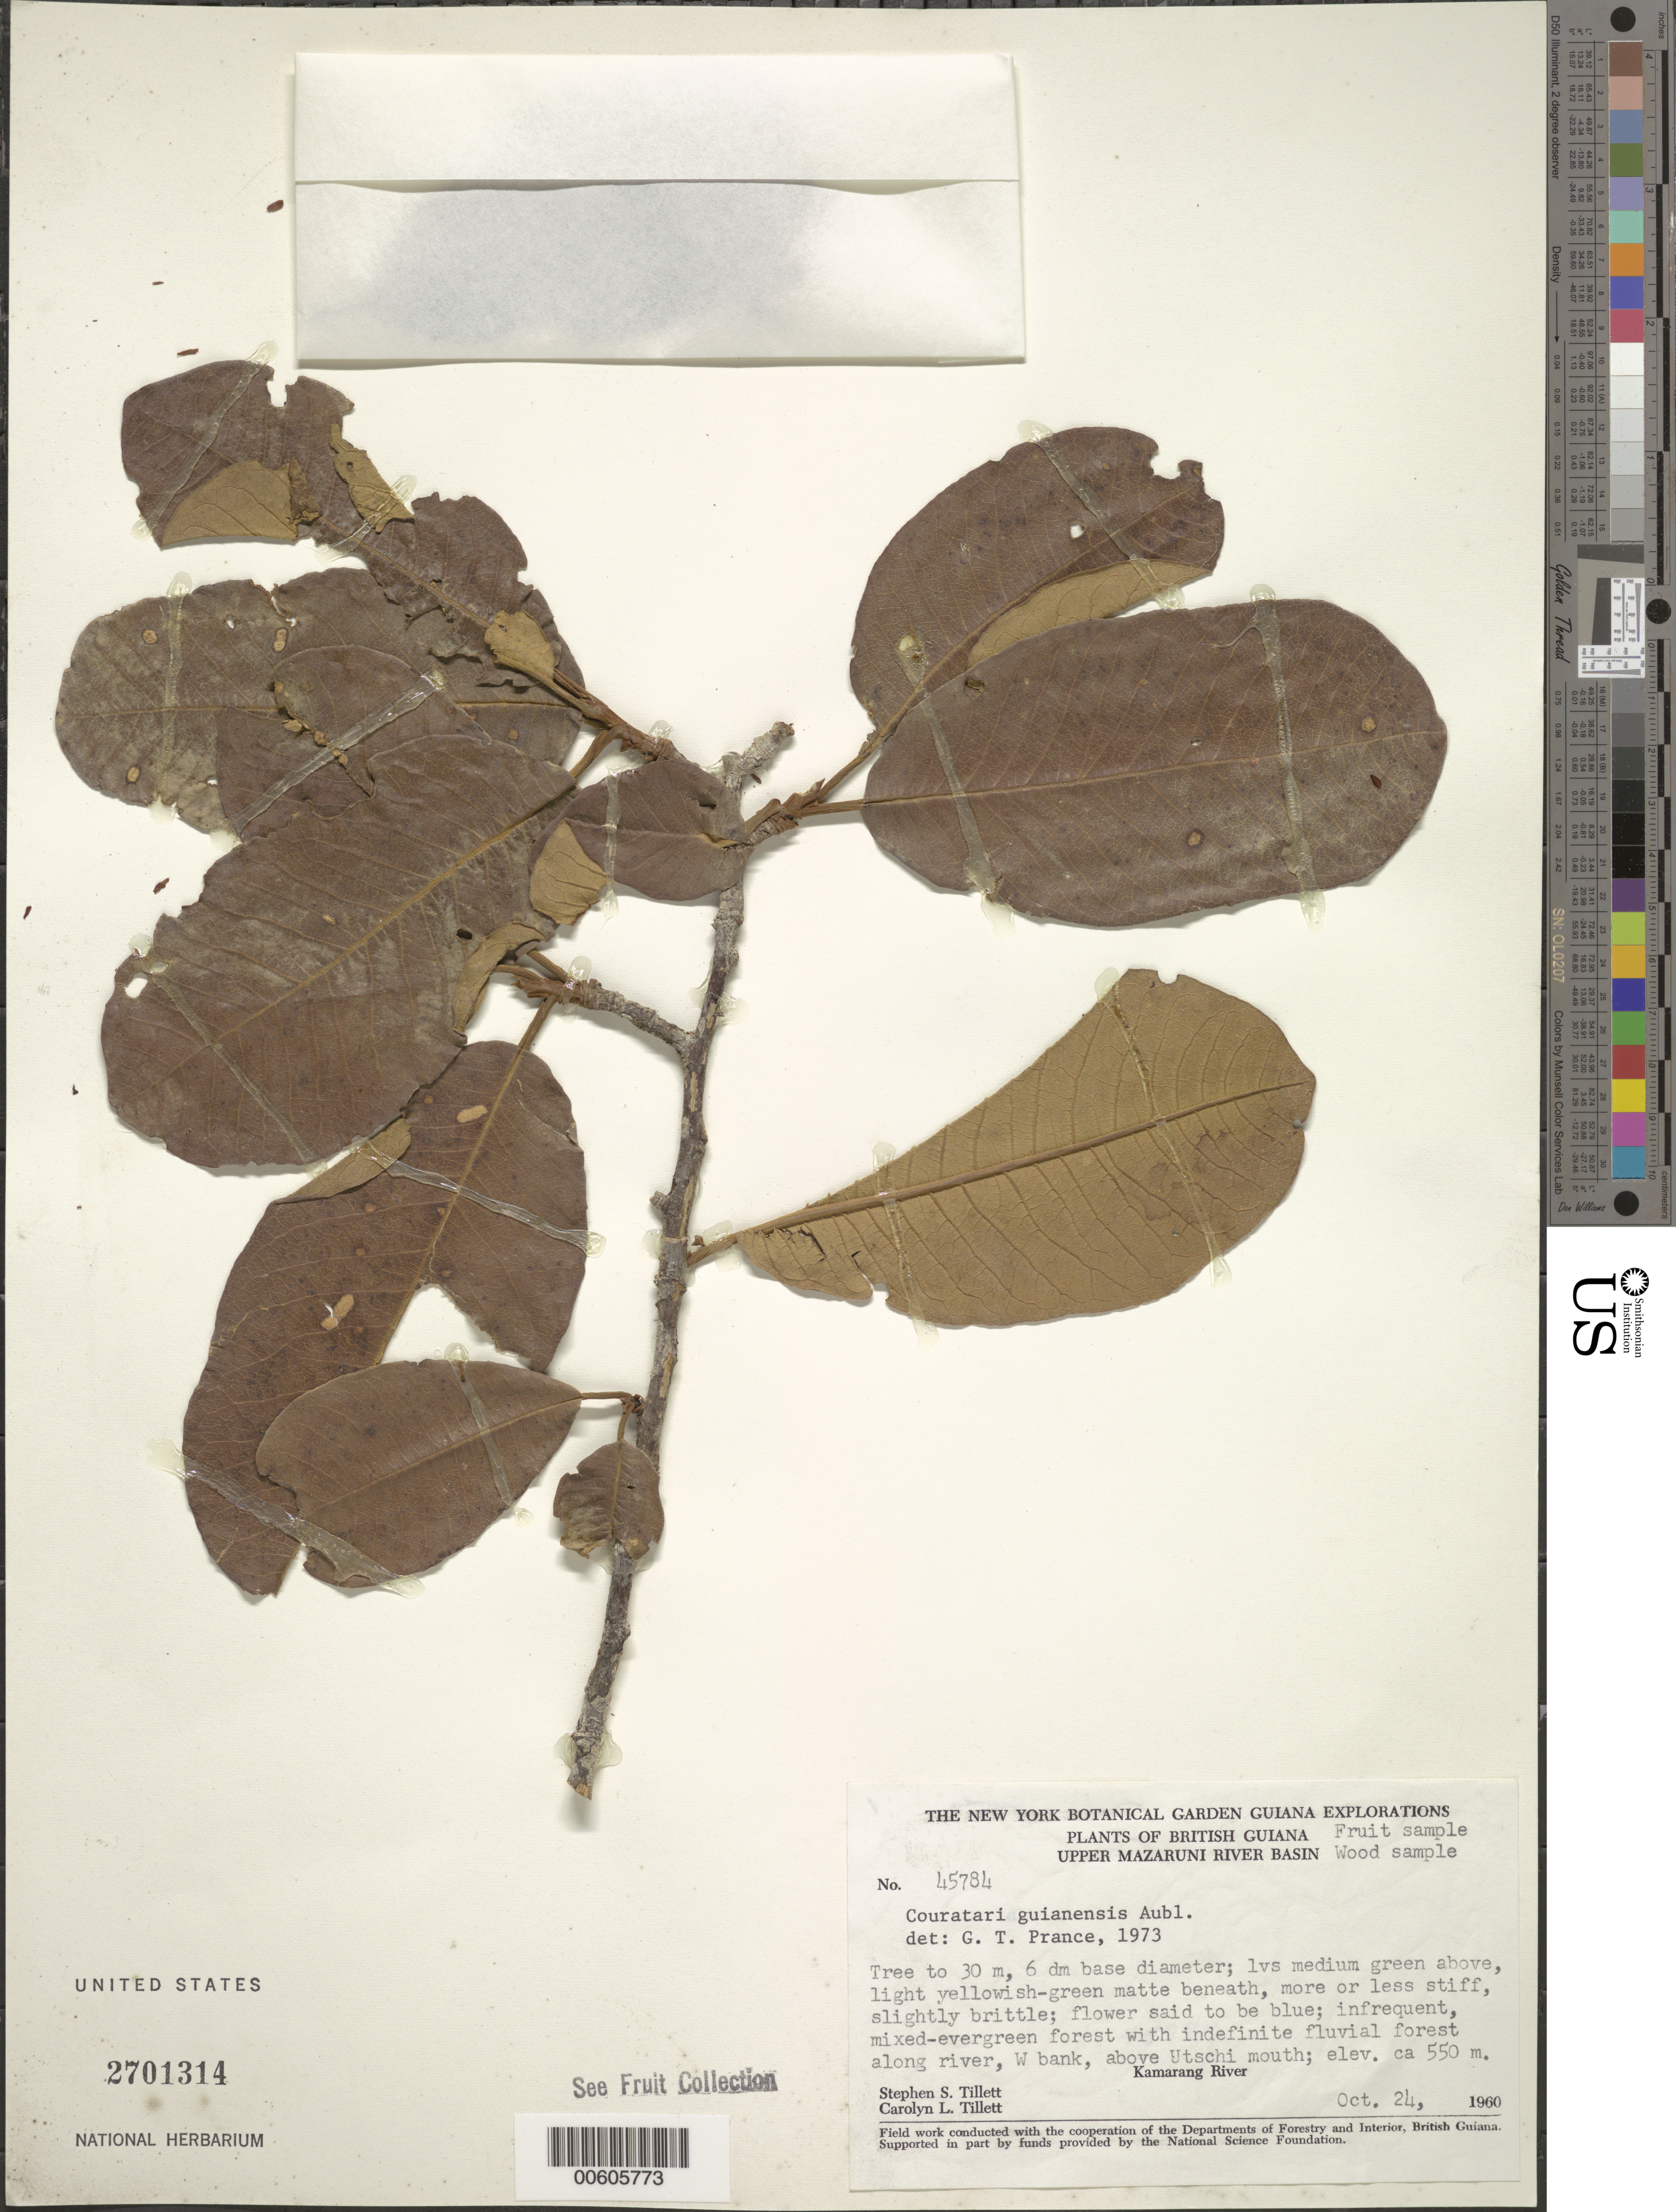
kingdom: Plantae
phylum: Tracheophyta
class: Magnoliopsida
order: Ericales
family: Lecythidaceae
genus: Couratari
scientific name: Couratari guianensis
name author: Aubl.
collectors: S. S. Tillett & C. L. Tillett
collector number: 45784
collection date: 1960-10-24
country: Guyana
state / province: Cuyuni-Mazaruni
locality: Guiana. British Guiana. Upper Mazaruni River Basin. W bank, above Utschi mouth. Kamarang River.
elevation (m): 550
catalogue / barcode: US 2701314